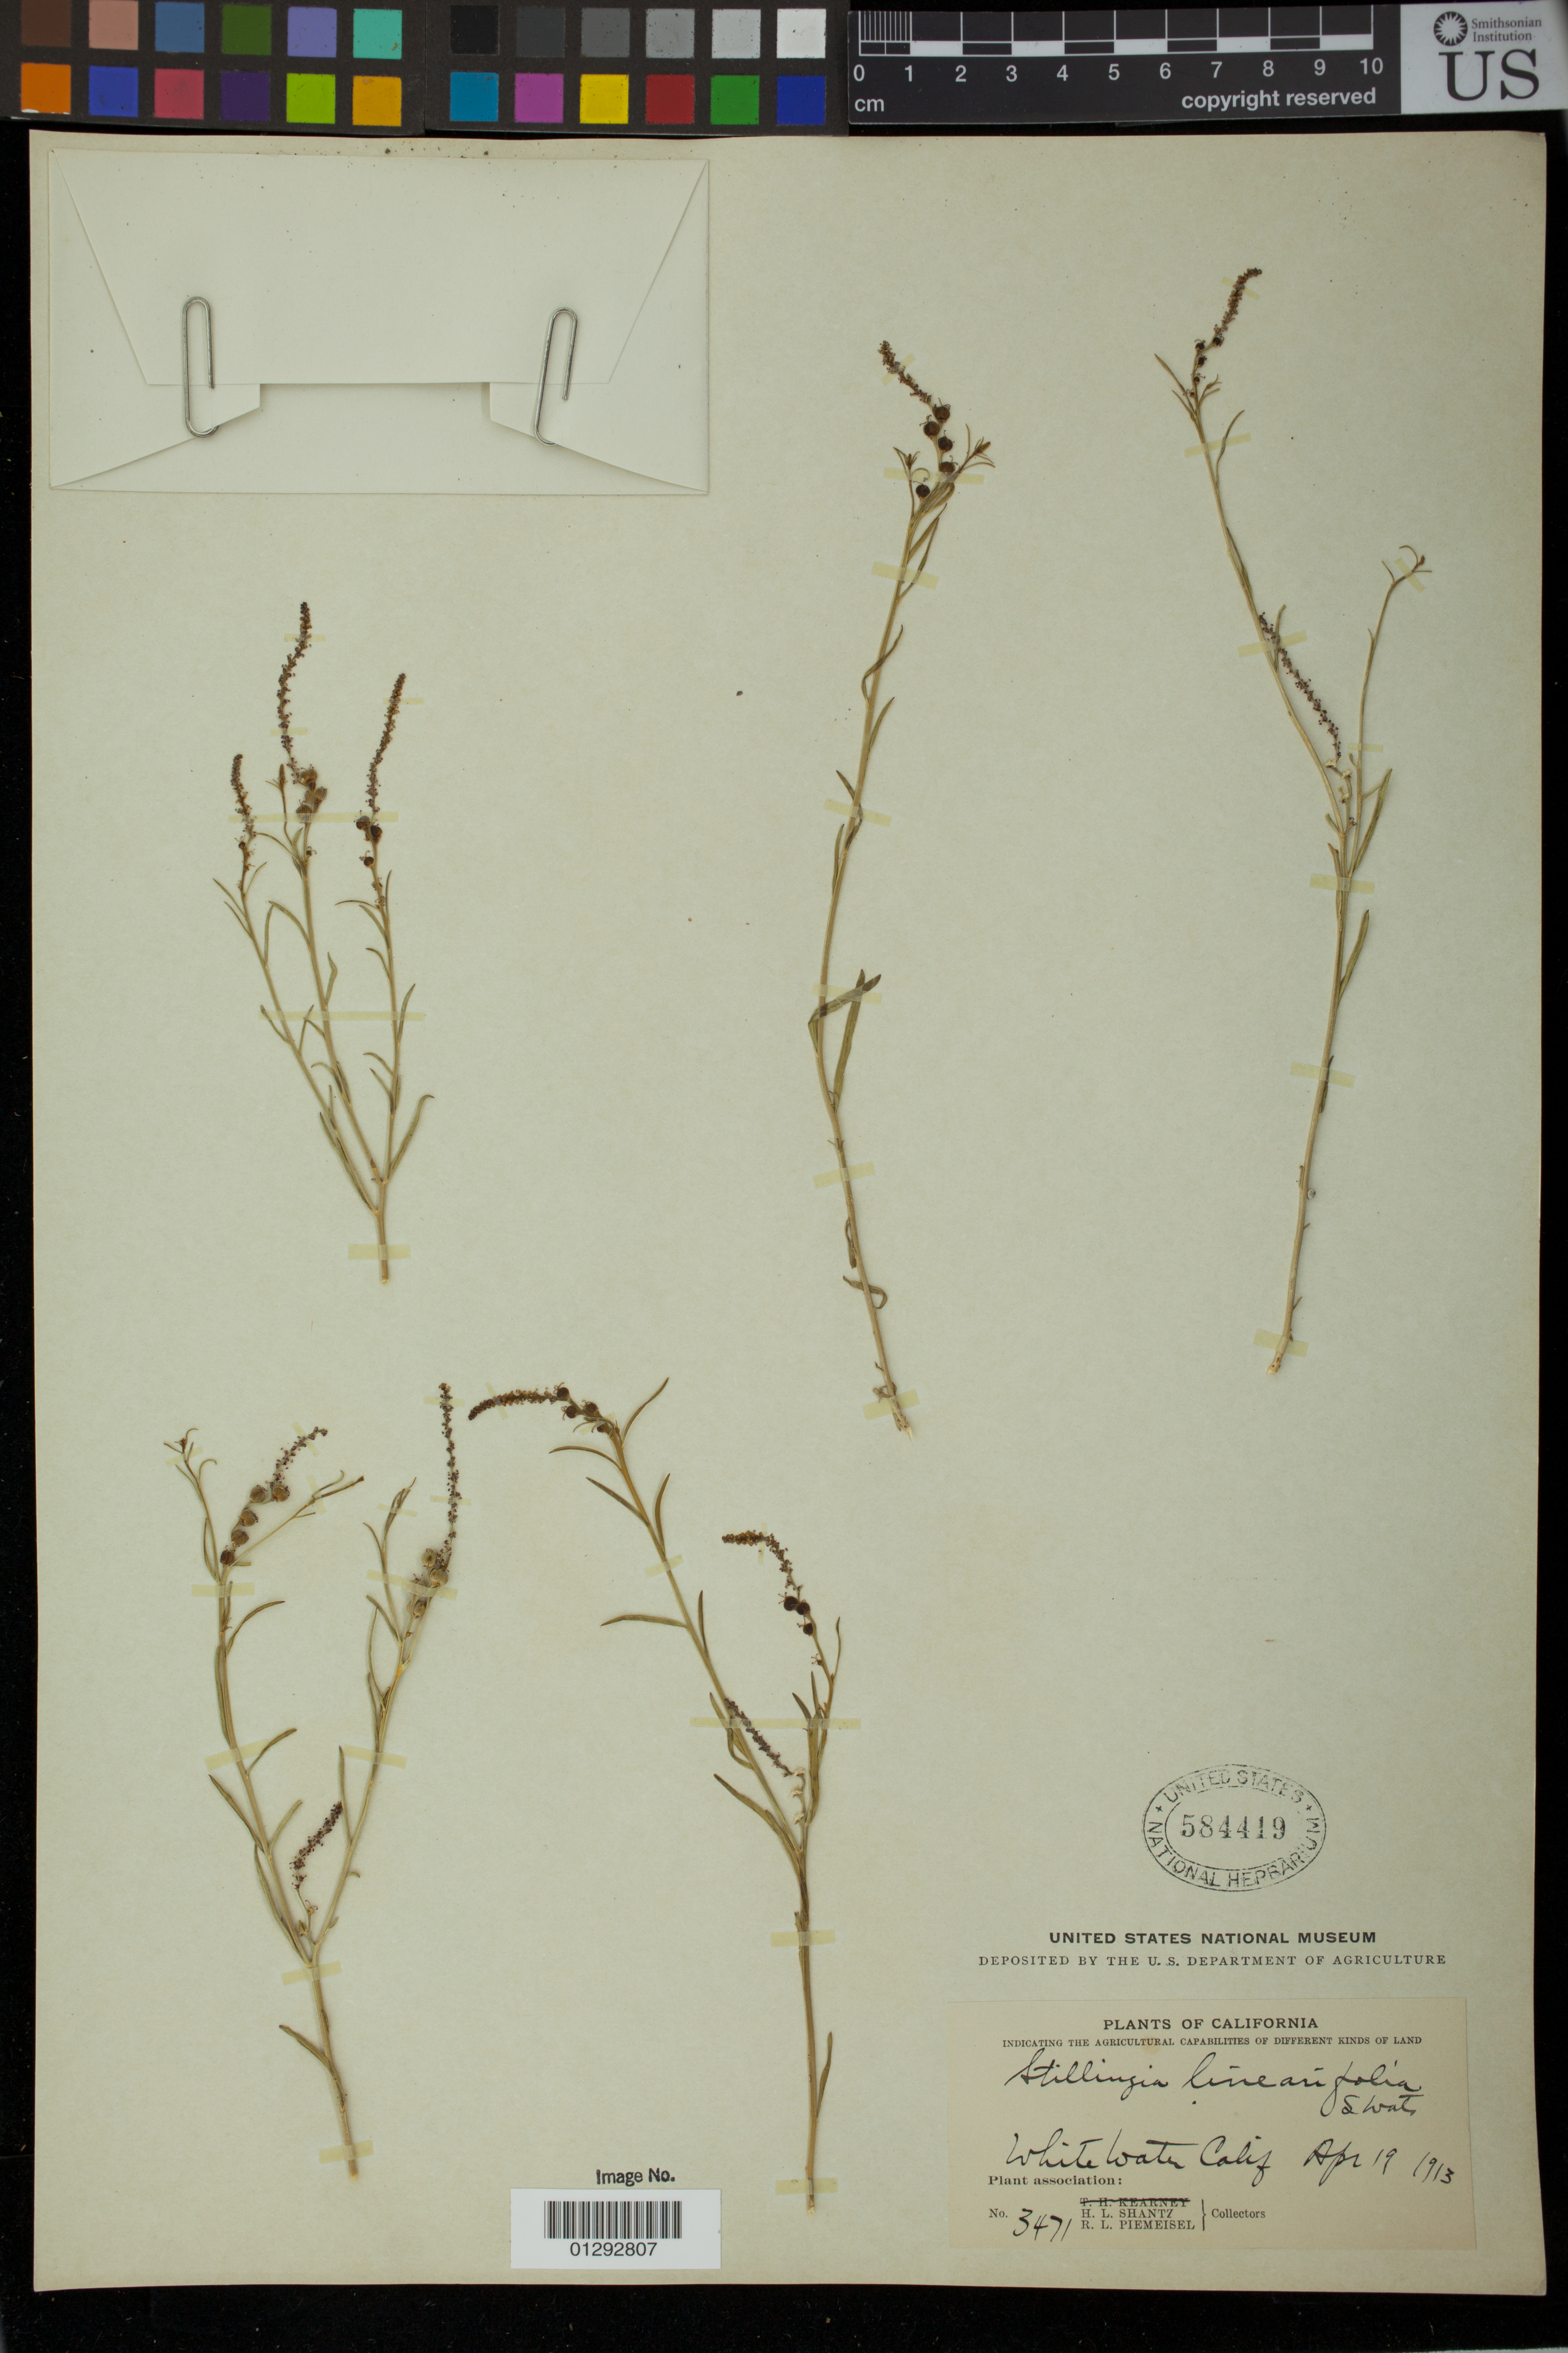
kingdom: Plantae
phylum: Tracheophyta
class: Magnoliopsida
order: Malpighiales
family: Euphorbiaceae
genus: Stillingia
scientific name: Stillingia linearifolia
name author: S. Watson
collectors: H. Shantz & R. L. Piemeisel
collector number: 3471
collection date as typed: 19 Apr 1913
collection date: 1913-04-19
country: United States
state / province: California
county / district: Riverside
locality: Whitewater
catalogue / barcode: US 584419